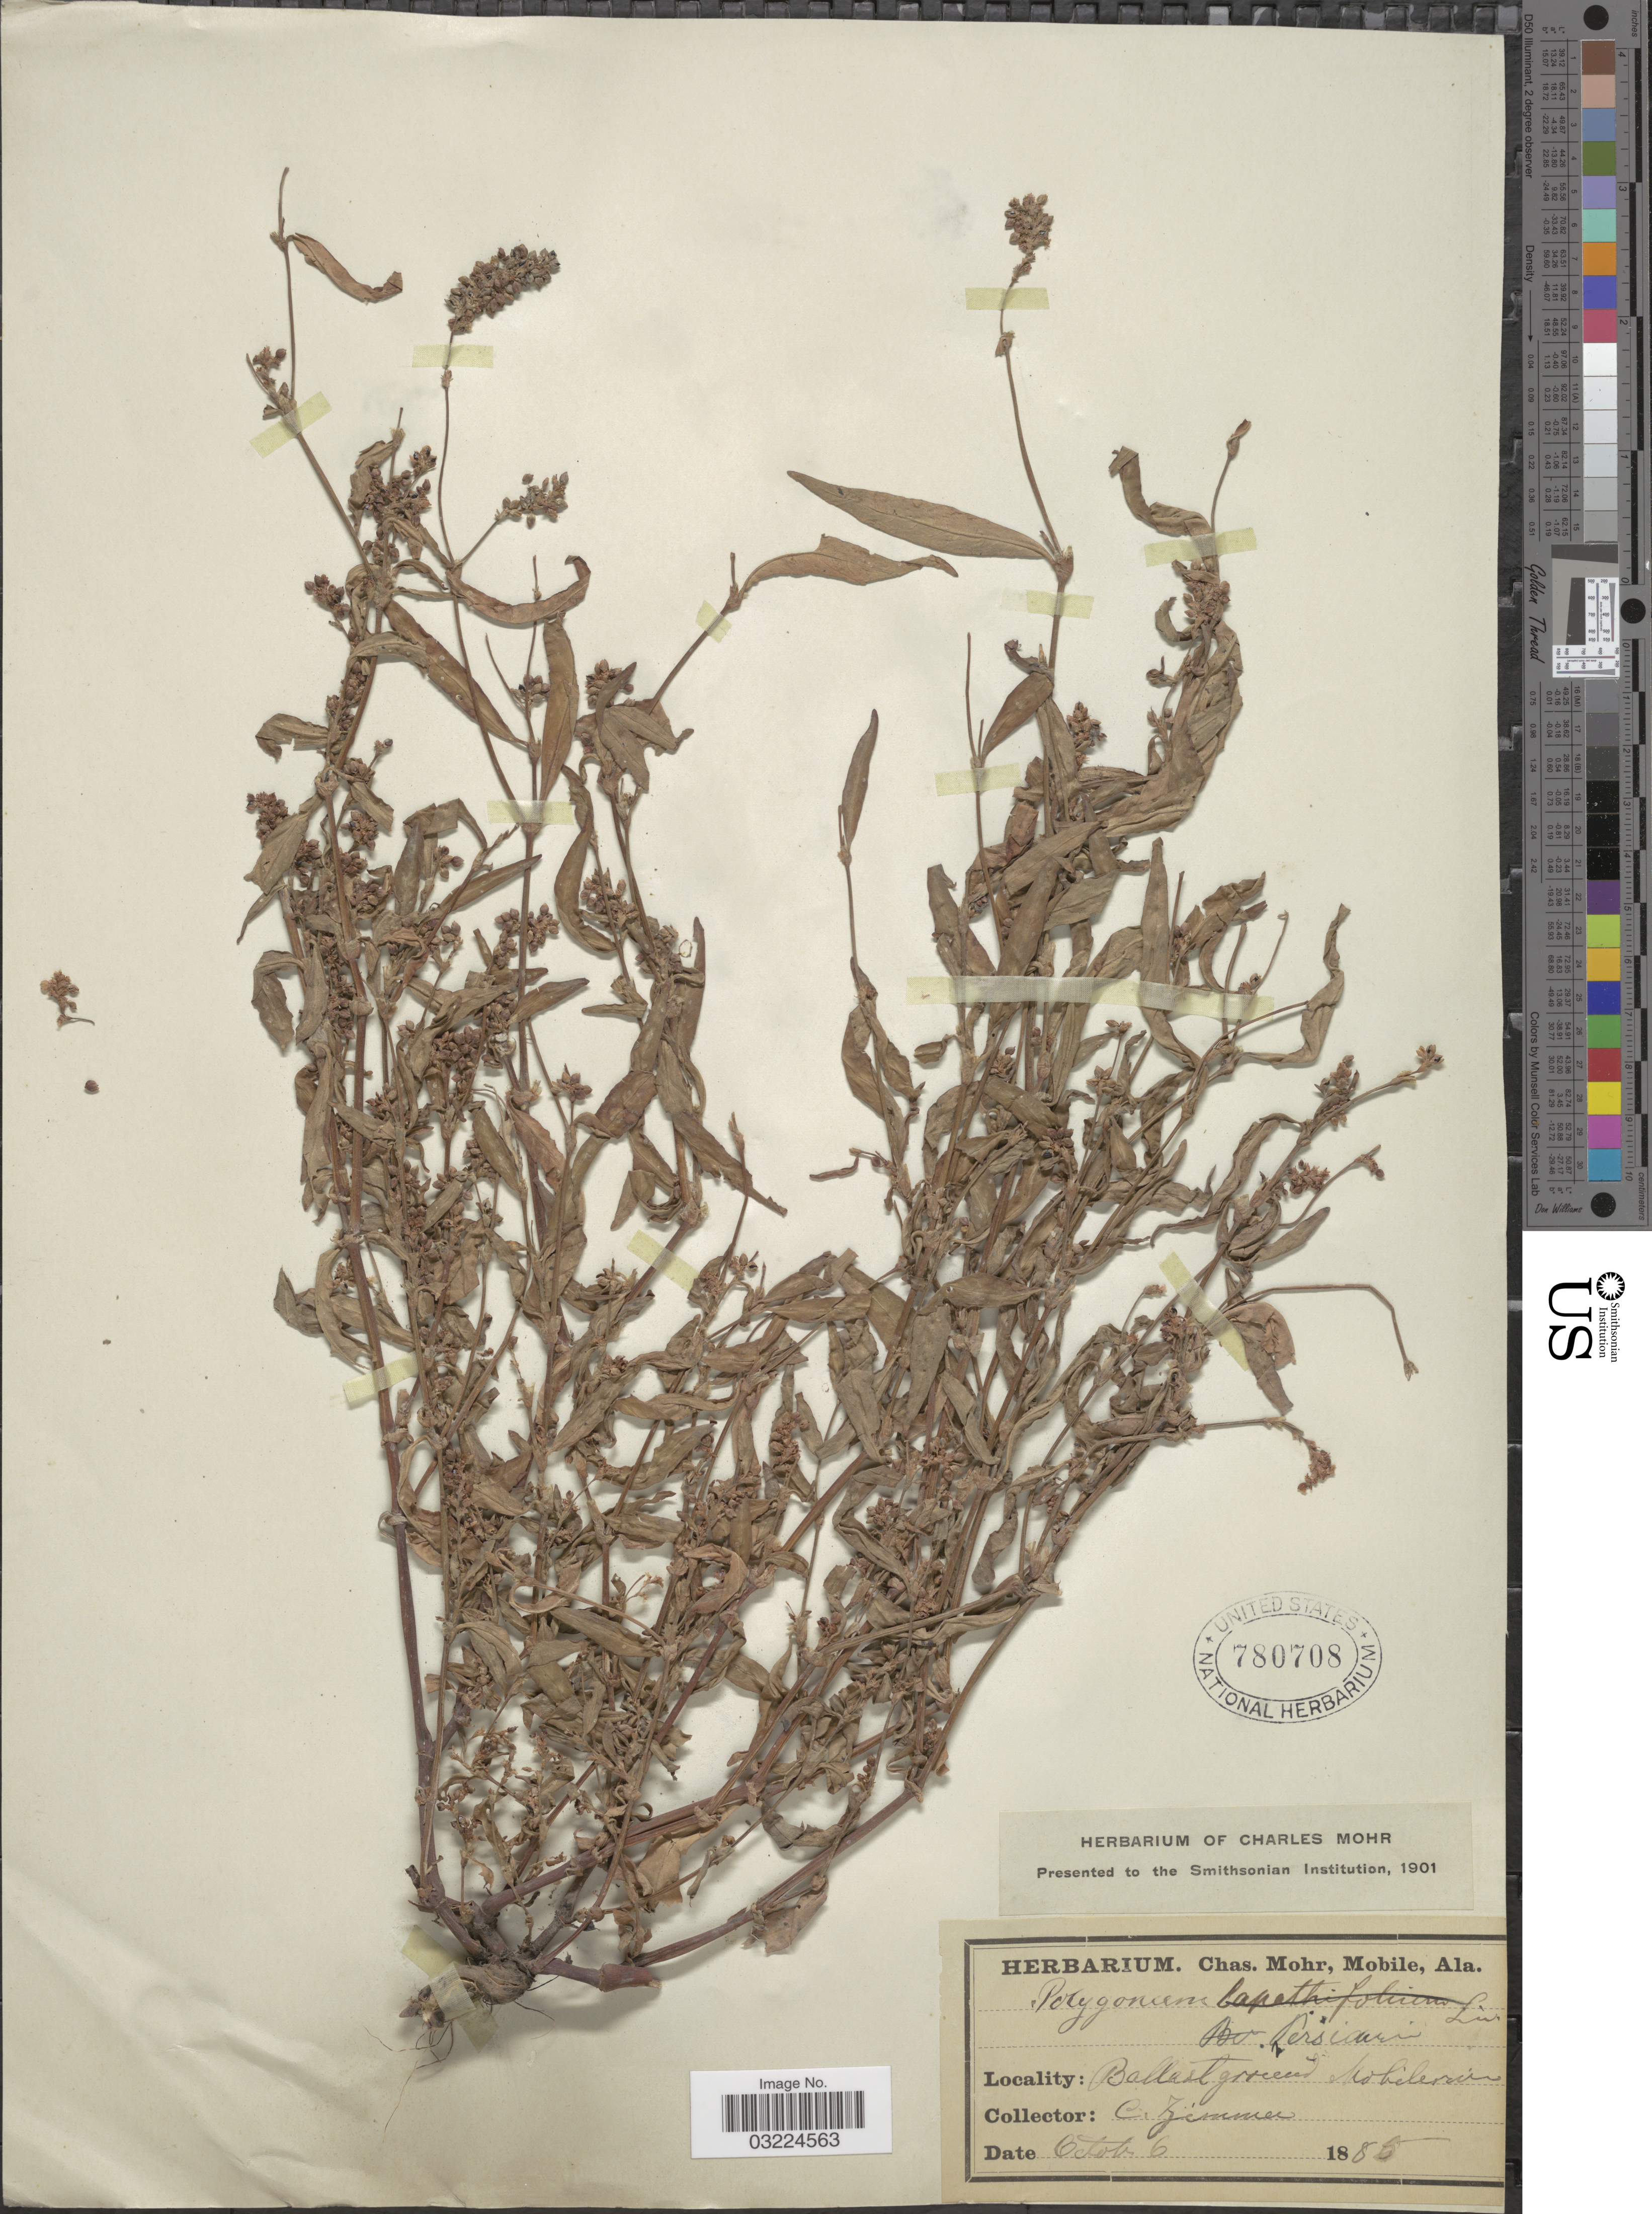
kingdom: Plantae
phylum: Tracheophyta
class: Magnoliopsida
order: Caryophyllales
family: Polygonaceae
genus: Persicaria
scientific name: Persicaria maculosa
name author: S.F. Gray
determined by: Atha, D. E.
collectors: C. Zimmer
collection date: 1885-10-06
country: United States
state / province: Alabama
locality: Ballastgreen, Mobile river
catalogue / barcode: US 780708